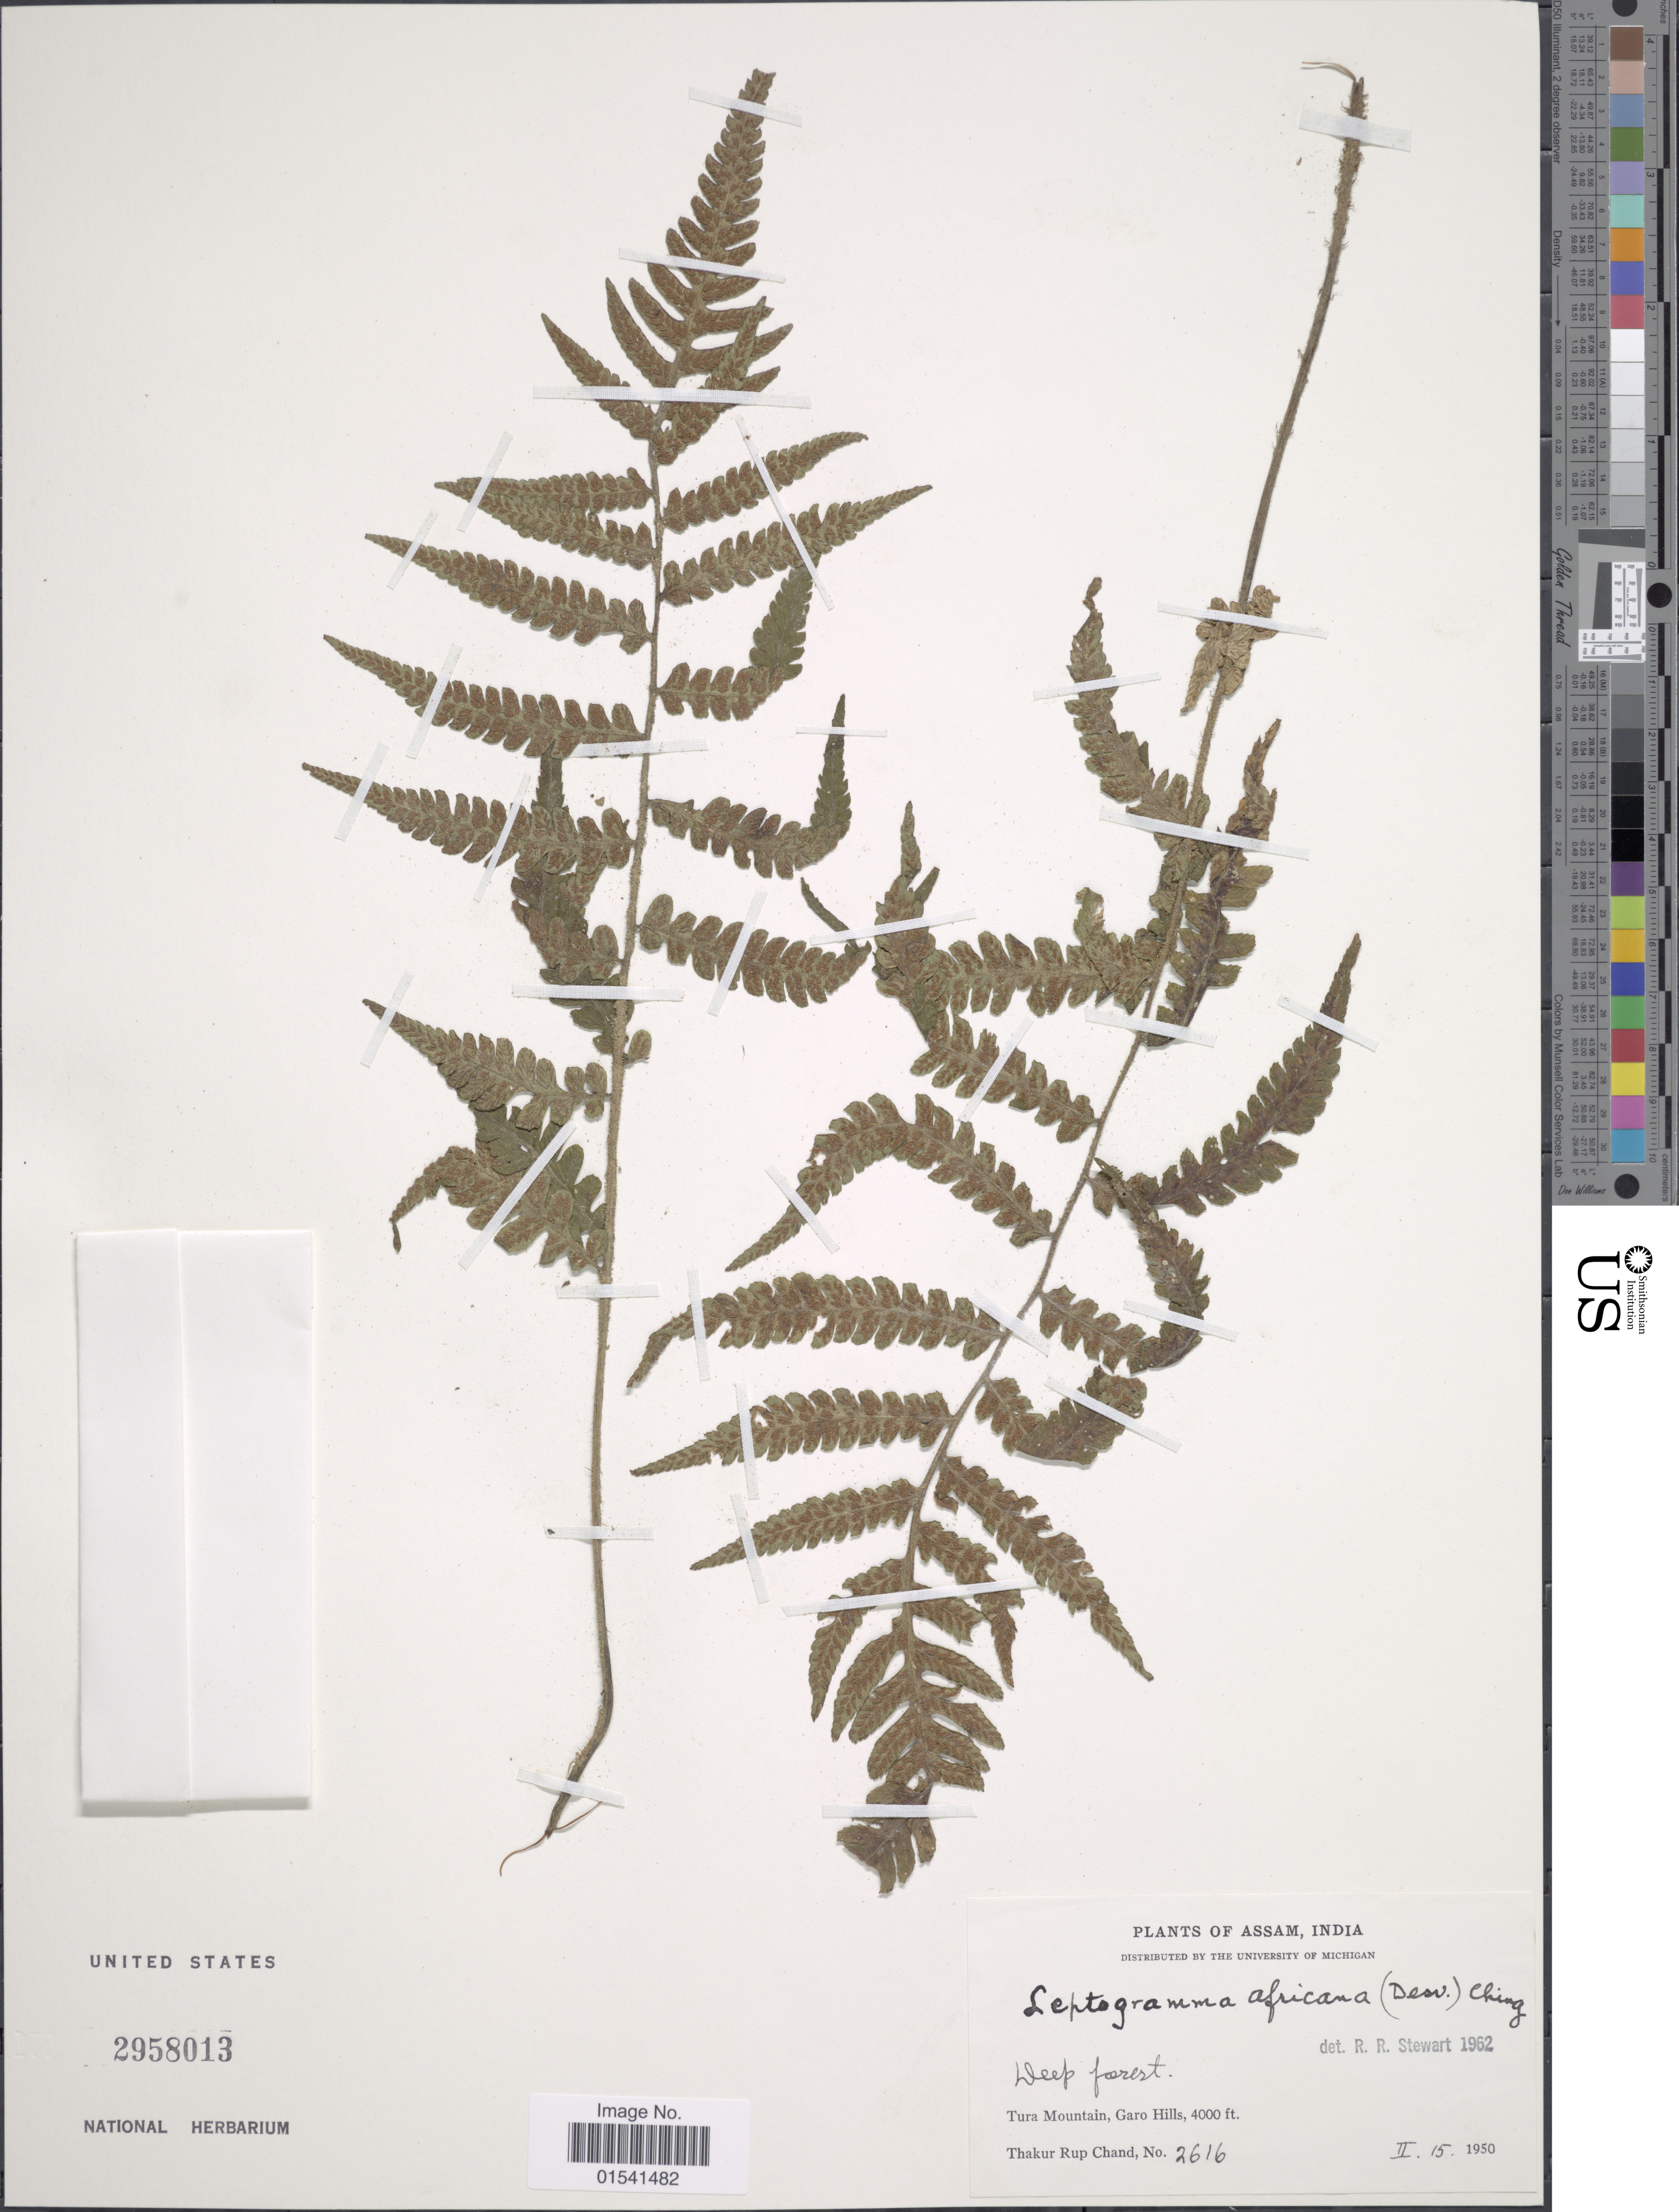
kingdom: Plantae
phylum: Tracheophyta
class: Polypodiopsida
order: Polypodiales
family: Thelypteridaceae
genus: Stegnogramma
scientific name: Stegnogramma pozoi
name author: (Lag.) K. Iwats.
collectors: T. R. Chand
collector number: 2616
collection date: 1950-02-15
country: India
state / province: Meghalaya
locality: Assam. Tura Mountain, Garo Hills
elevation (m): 1219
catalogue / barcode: US 2958013